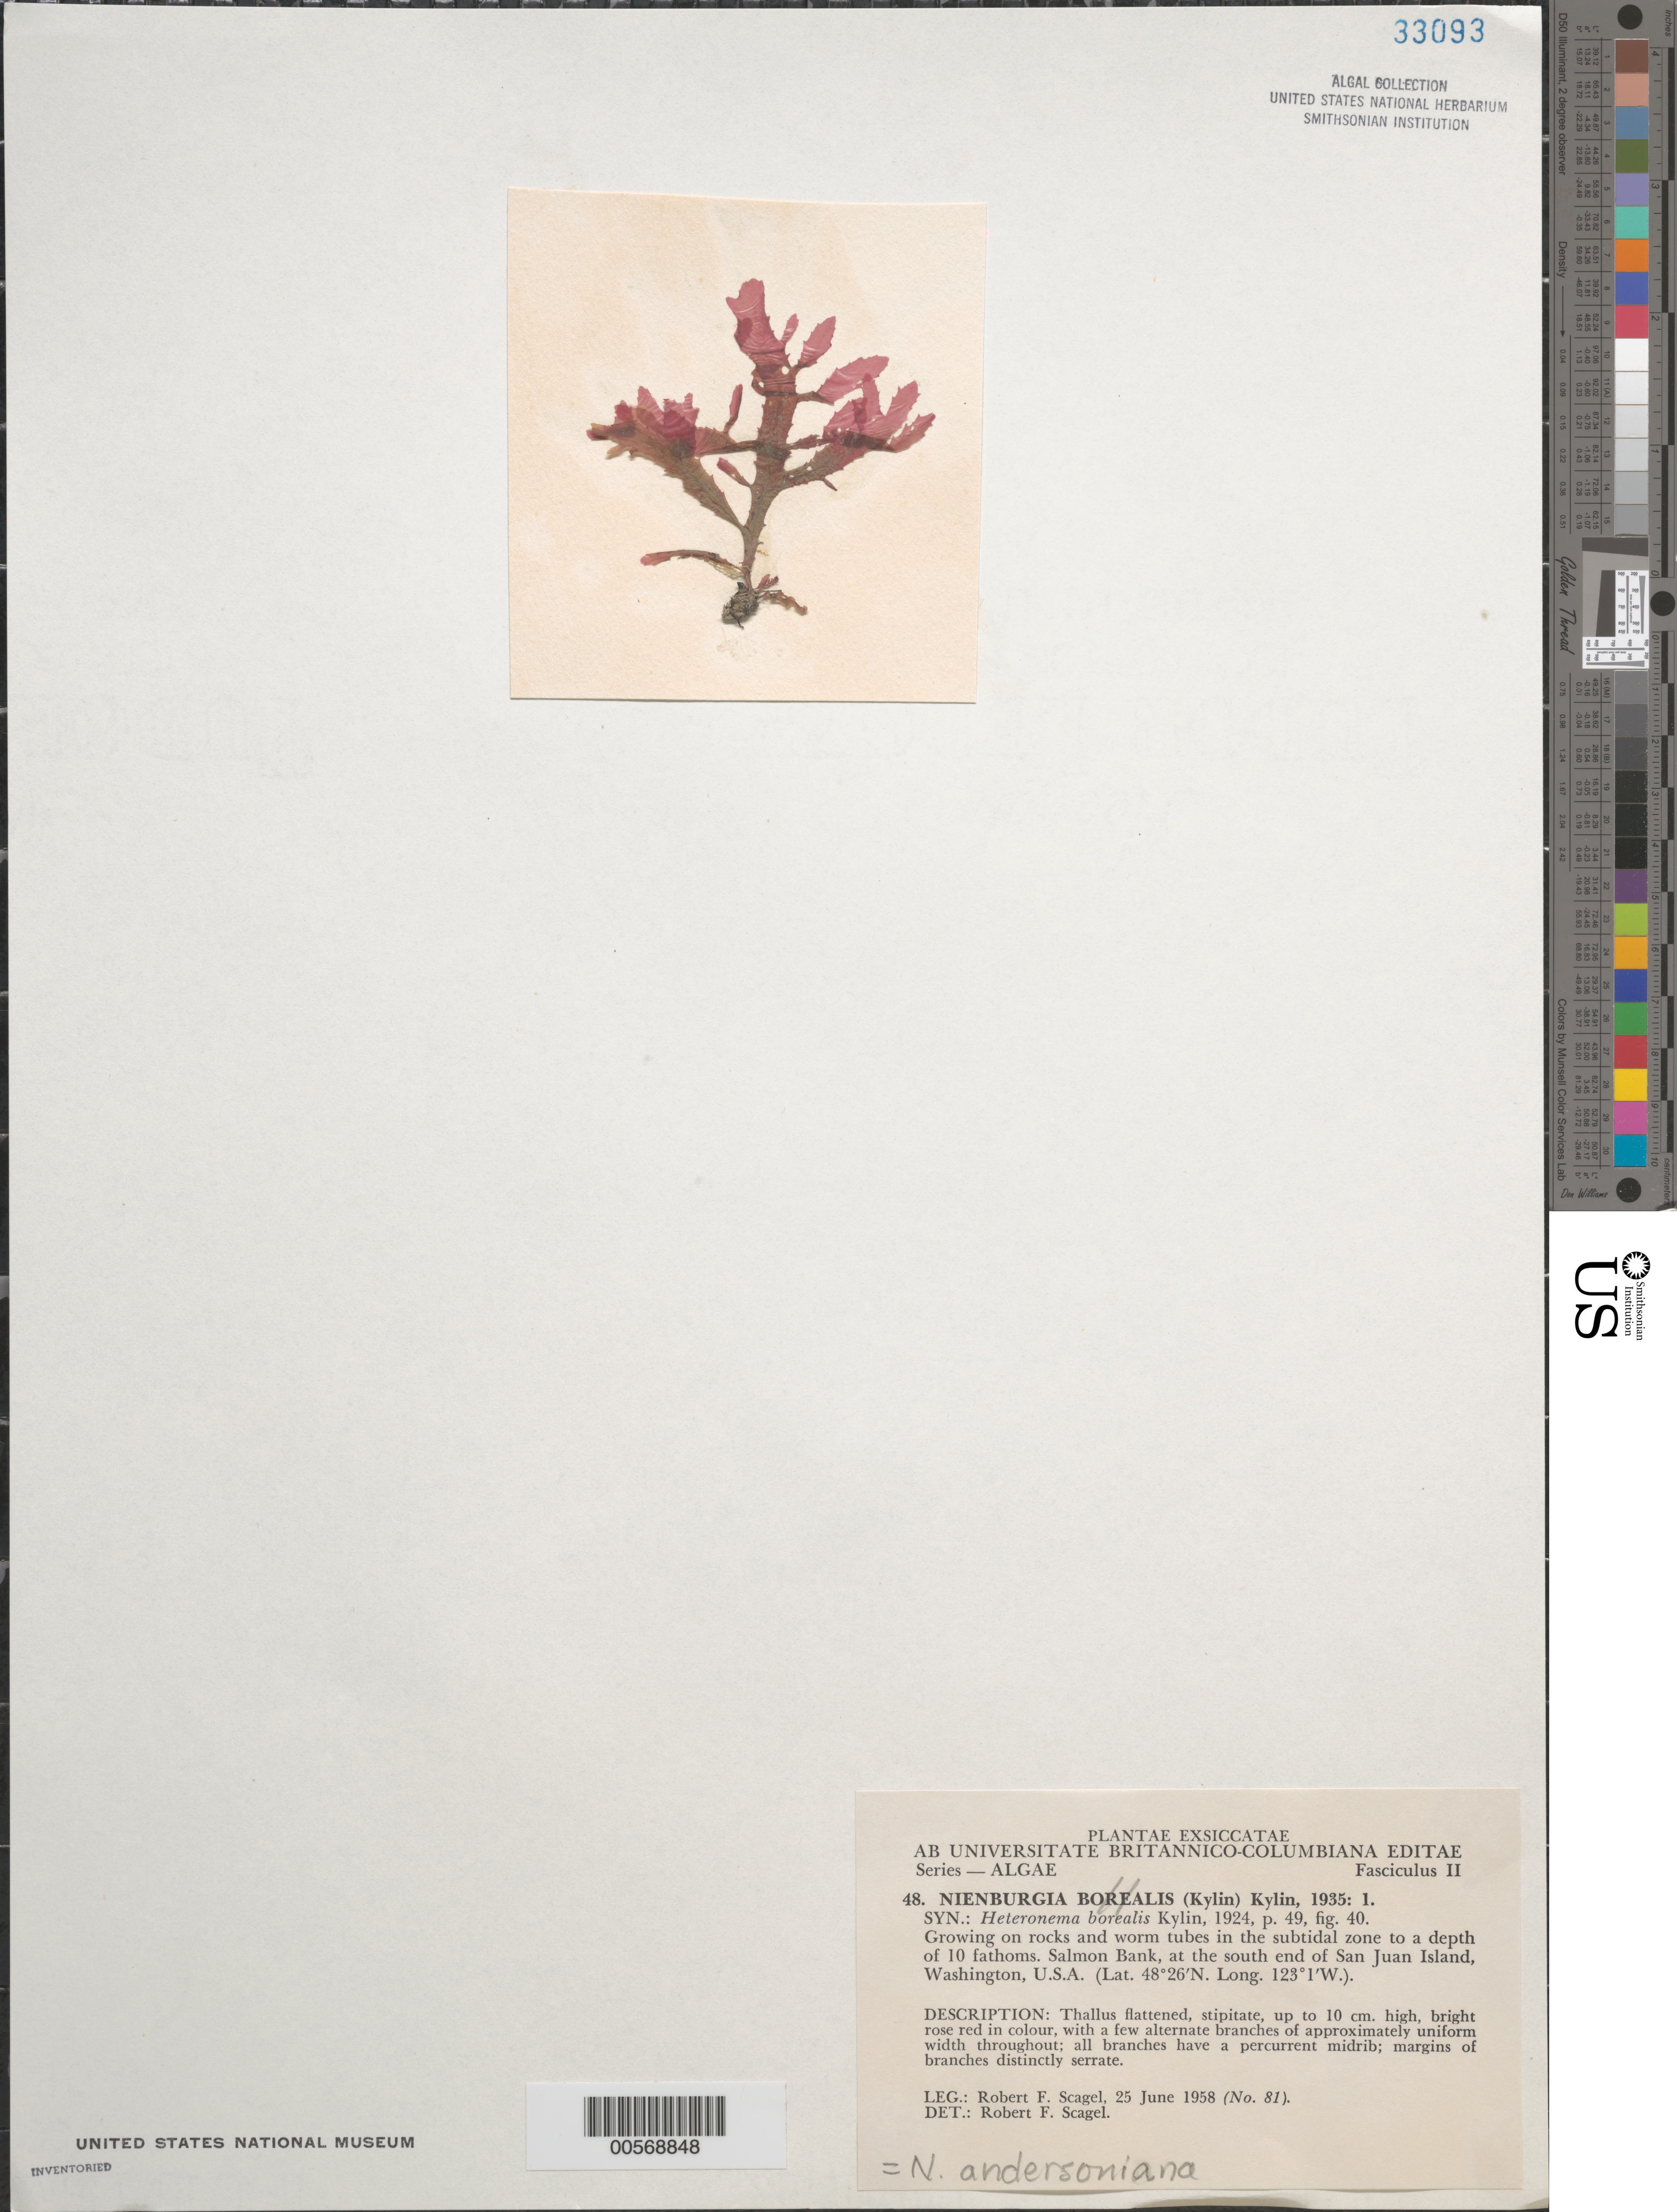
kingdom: Plantae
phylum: Rhodophyta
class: Florideophyceae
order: Ceramiales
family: Delesseriaceae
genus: Nienburgia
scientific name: Nienburgia andersoniana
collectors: R. F. Scagel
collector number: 81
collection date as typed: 25 Jun 1958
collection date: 1958-06-25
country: United States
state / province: Washington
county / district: San Juan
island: San Juan Island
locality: Salmon Bank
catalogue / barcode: US 33093